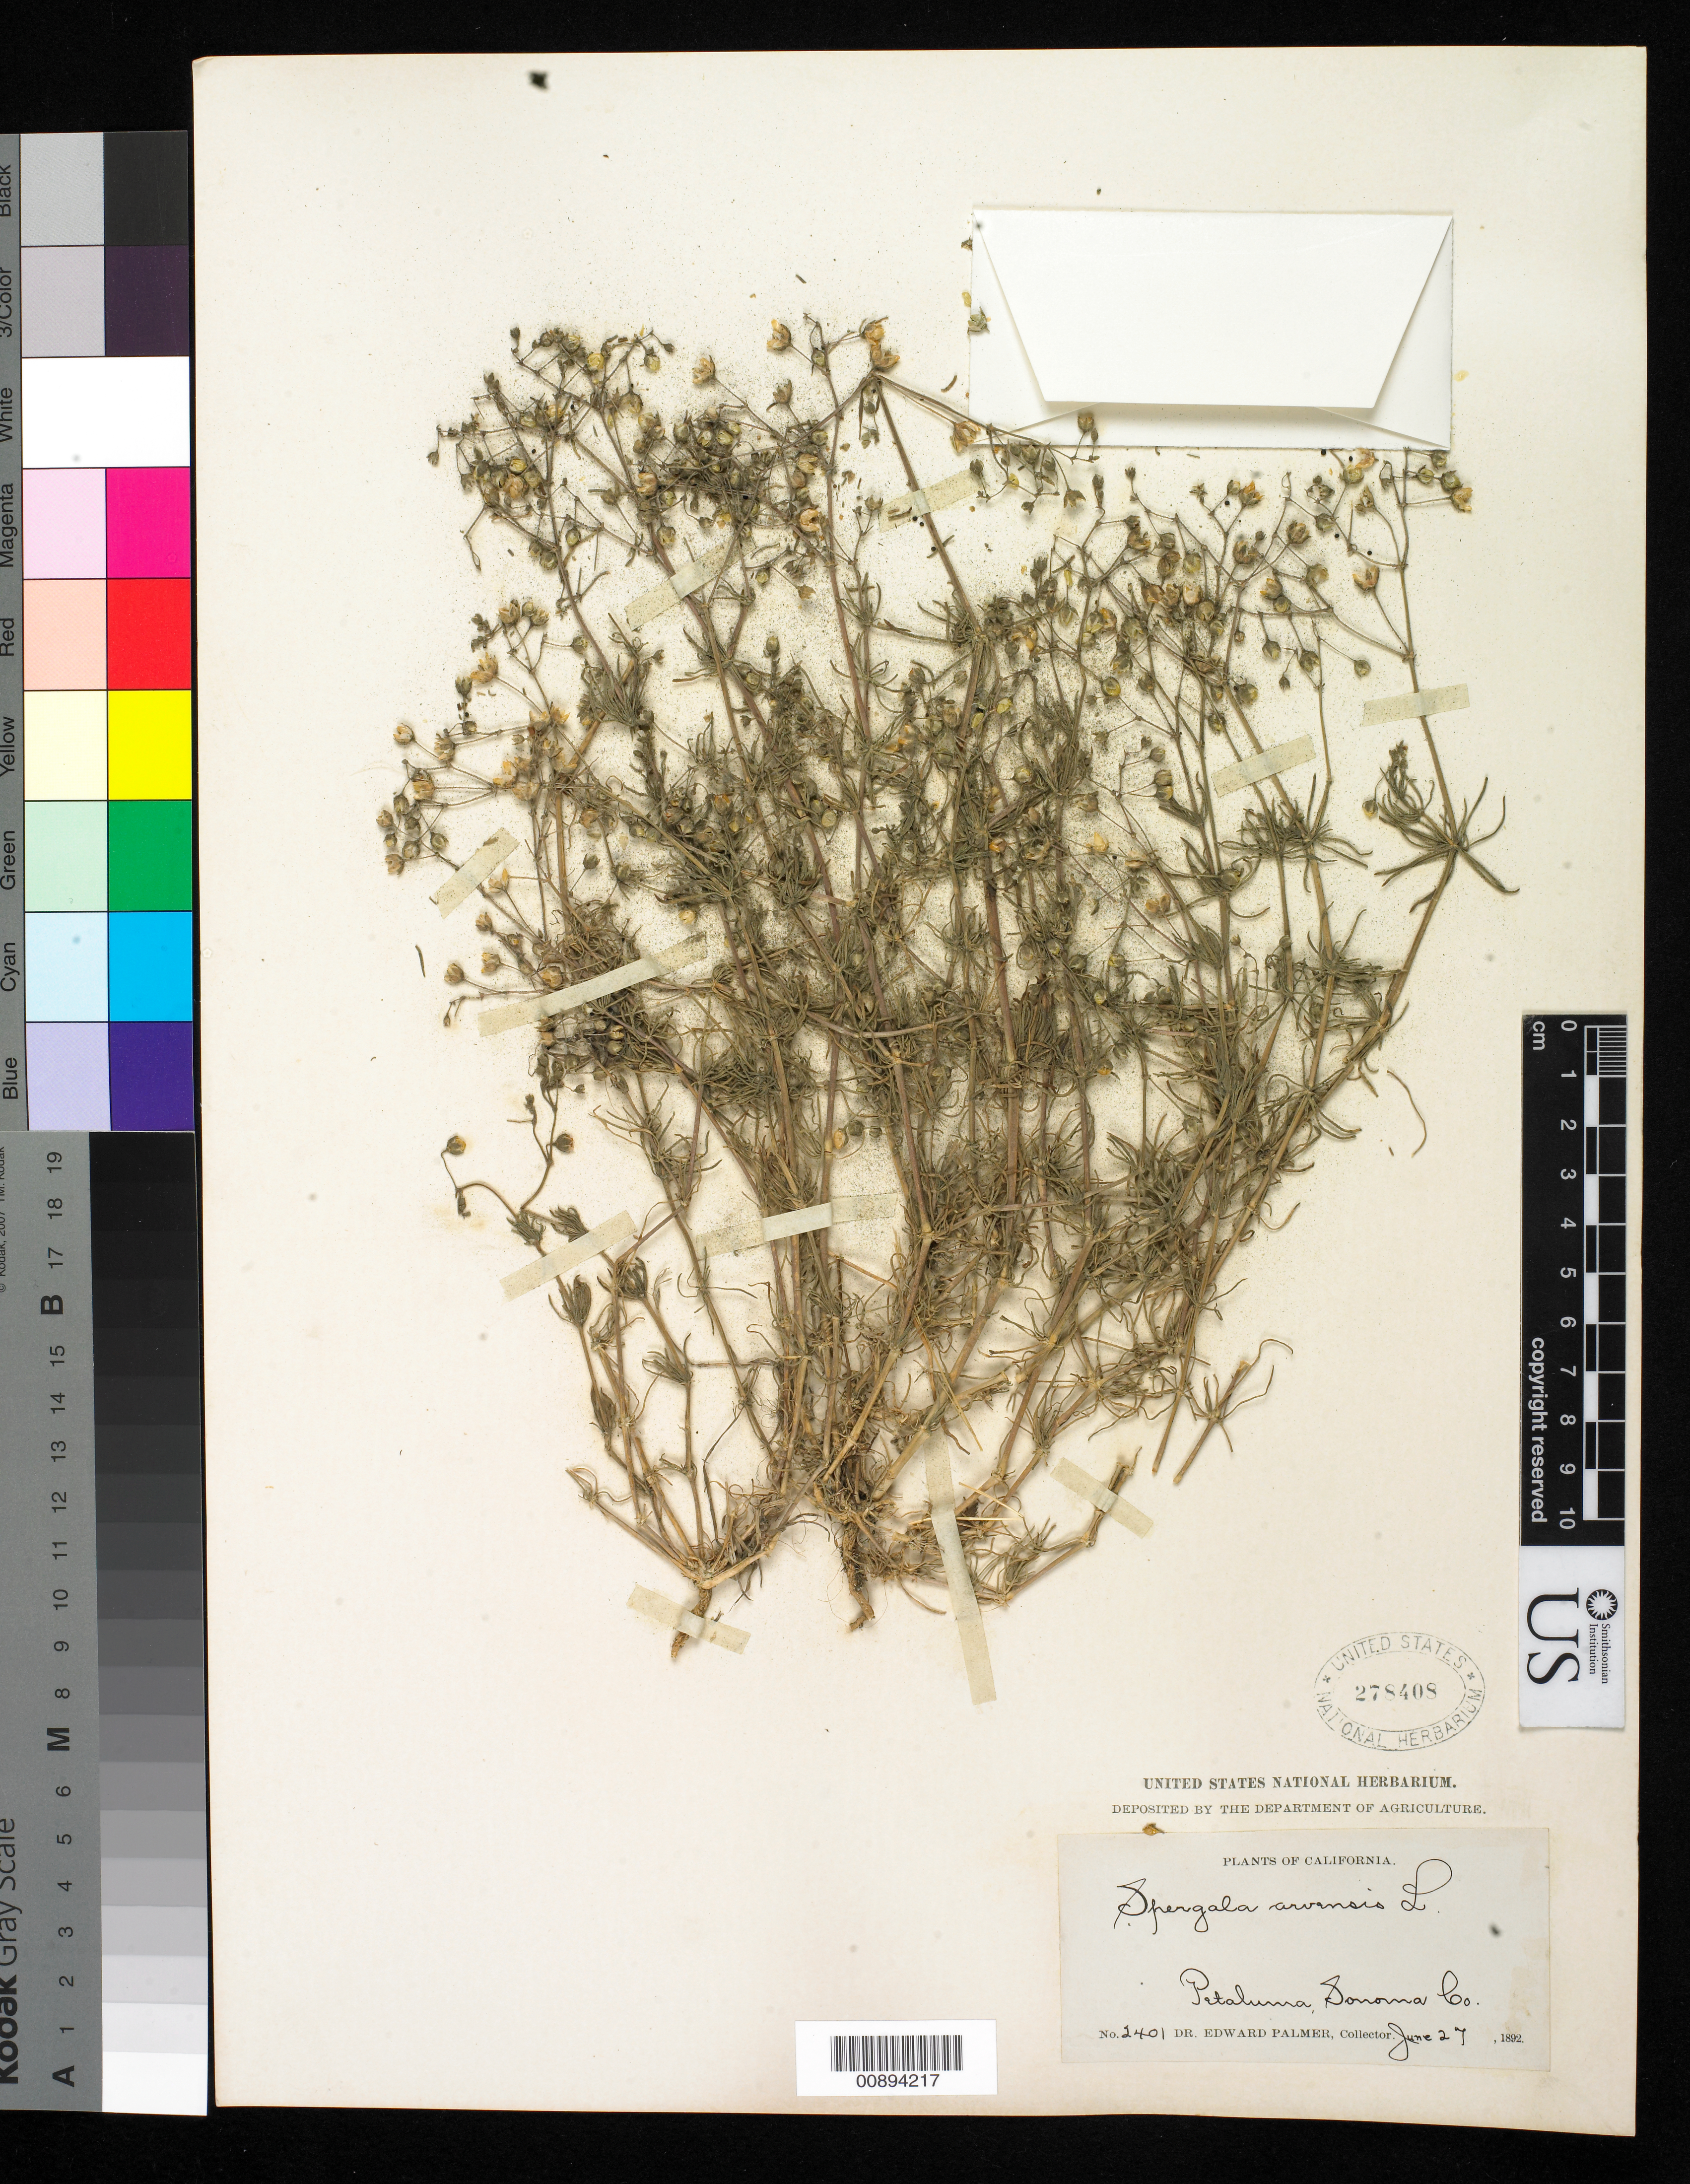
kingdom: Plantae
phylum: Tracheophyta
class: Magnoliopsida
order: Caryophyllales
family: Caryophyllaceae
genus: Spergula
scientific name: Spergula arvensis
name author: L.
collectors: E. Palmer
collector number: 2401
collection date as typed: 27 Jun 1892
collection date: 1892-06-27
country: United States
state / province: California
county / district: Sonoma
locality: Petulama, Sonoma County, California.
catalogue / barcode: US 278408